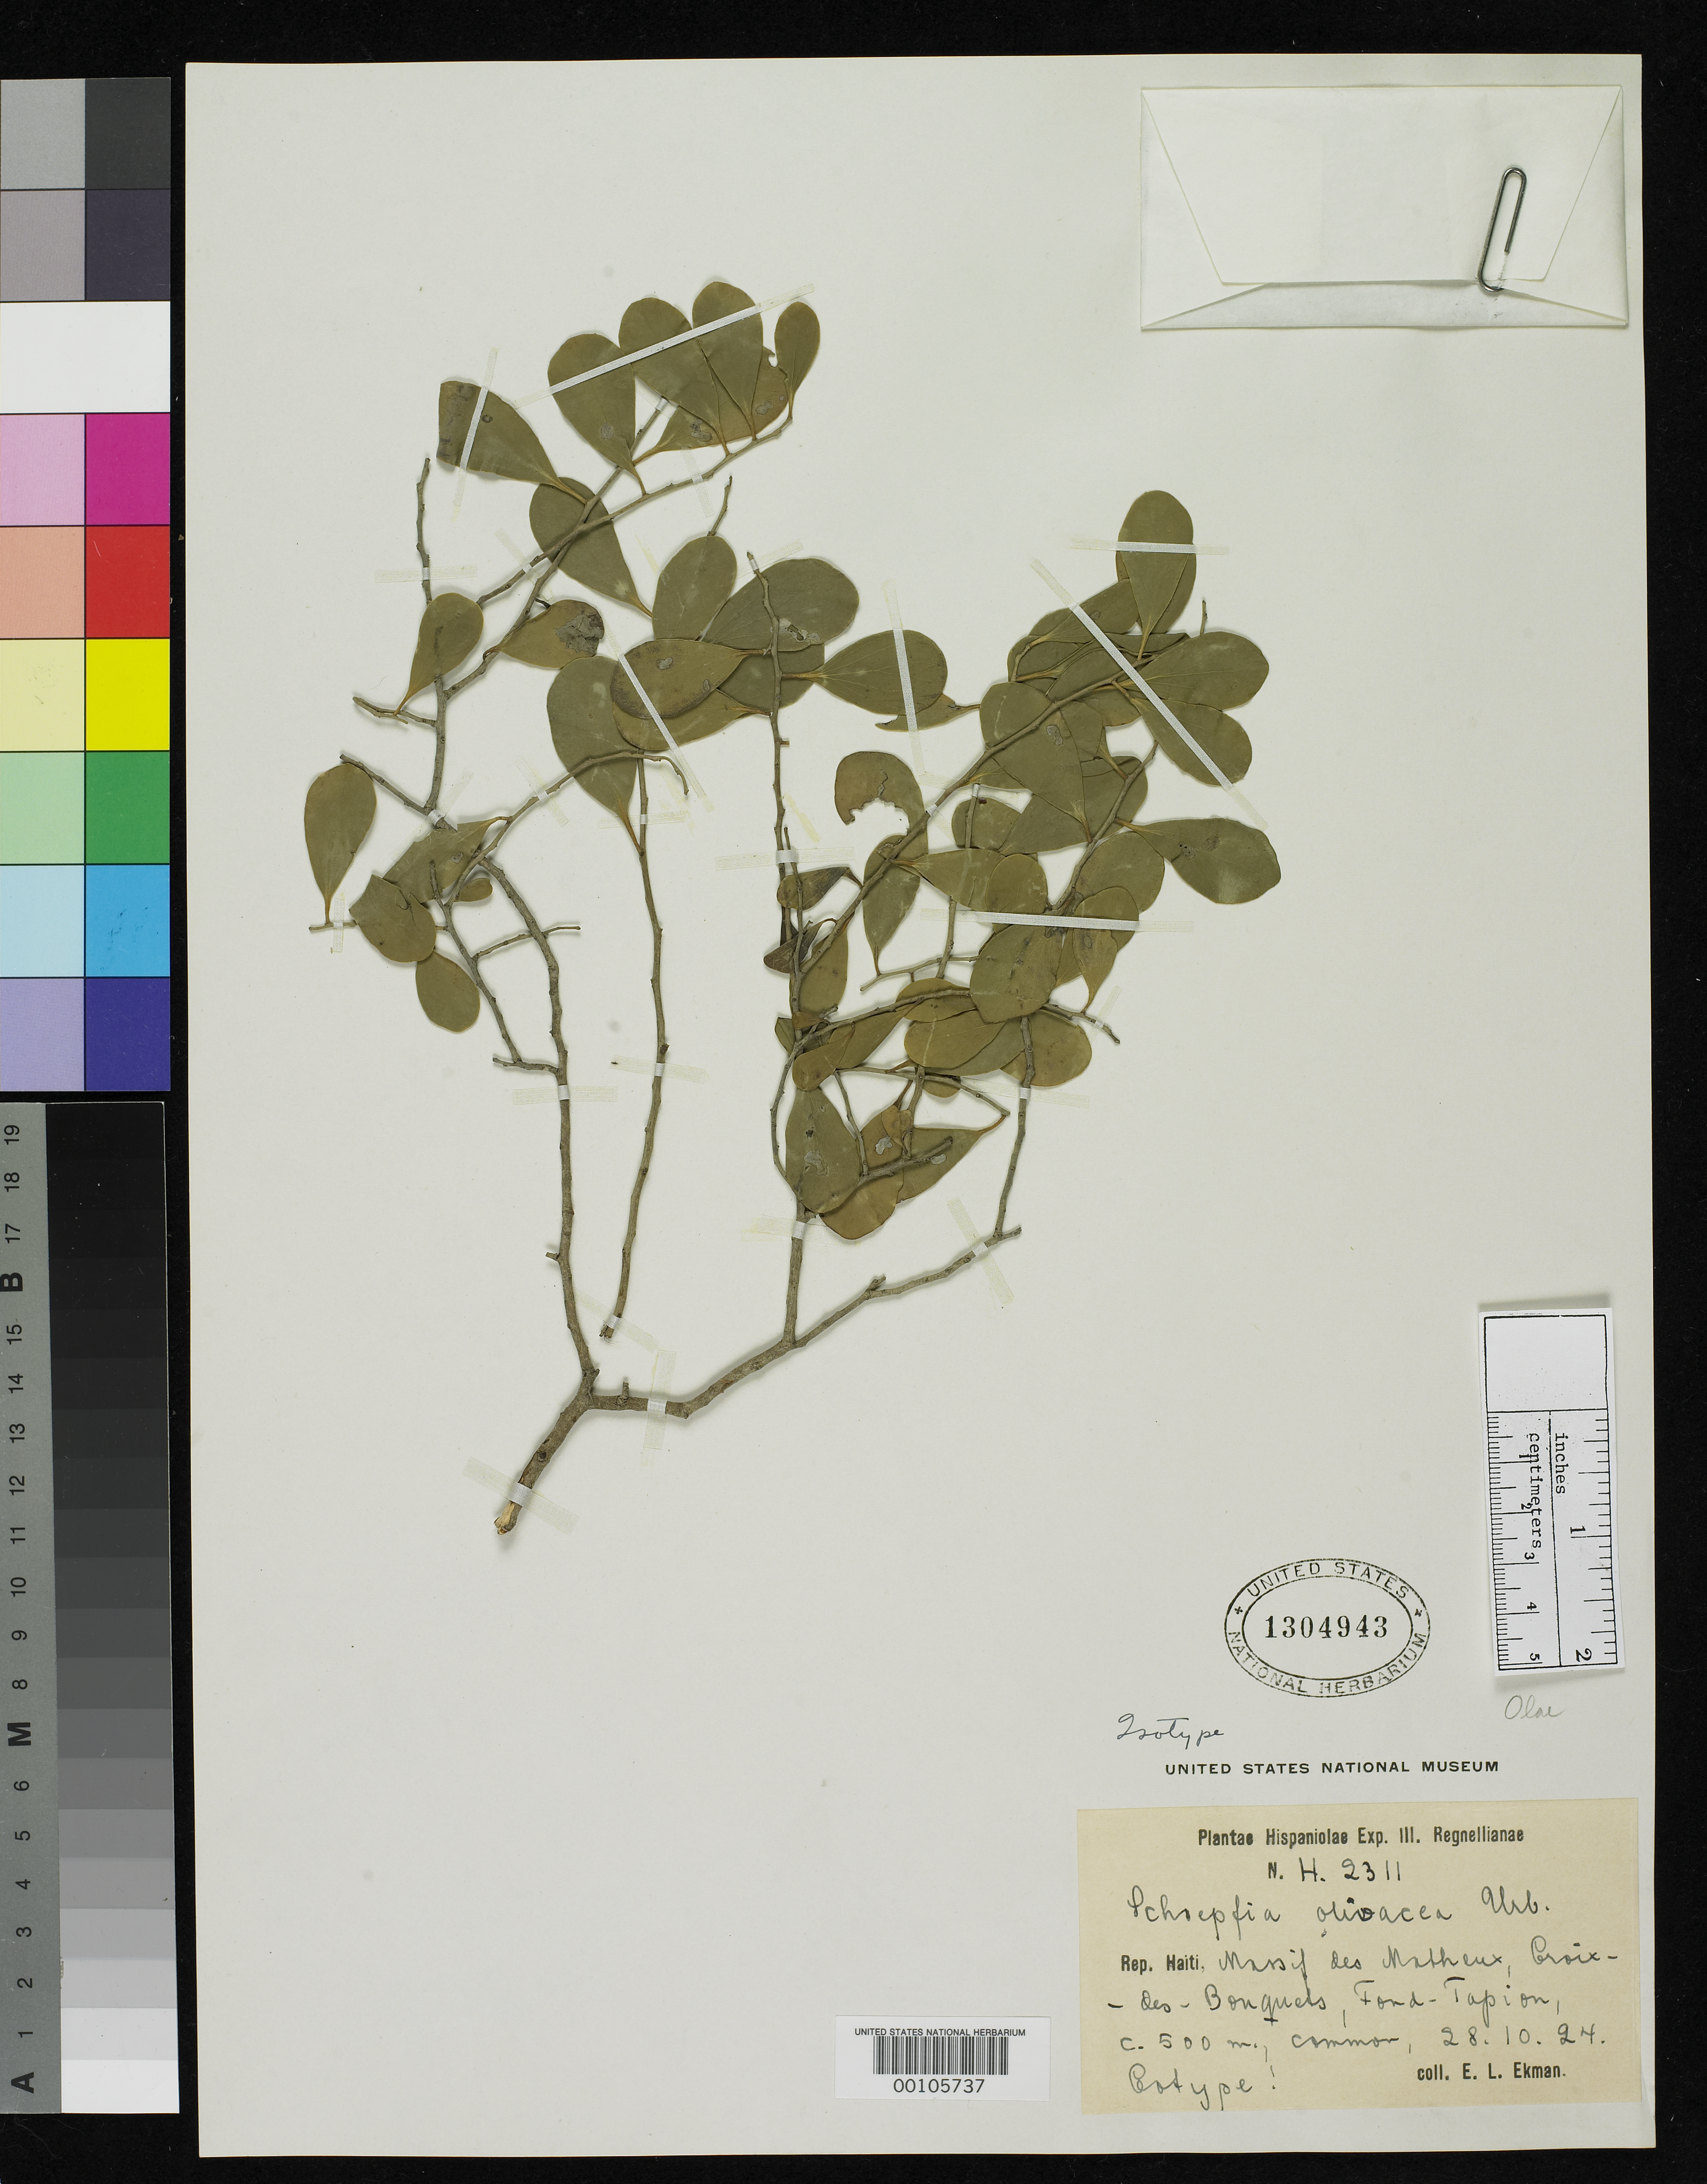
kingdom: Plantae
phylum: Tracheophyta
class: Magnoliopsida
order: Santalales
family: Schoepfiaceae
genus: Schoepfia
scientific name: Schoepfia olivacea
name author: Urb.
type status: Isotype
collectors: E. L. Ekman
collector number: H 2311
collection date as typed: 28 Oct 1924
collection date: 1924-10-28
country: Haiti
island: Hispaniola Island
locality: Massif des Matheux, Croix-des-Bonquets.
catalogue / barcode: US 1304943